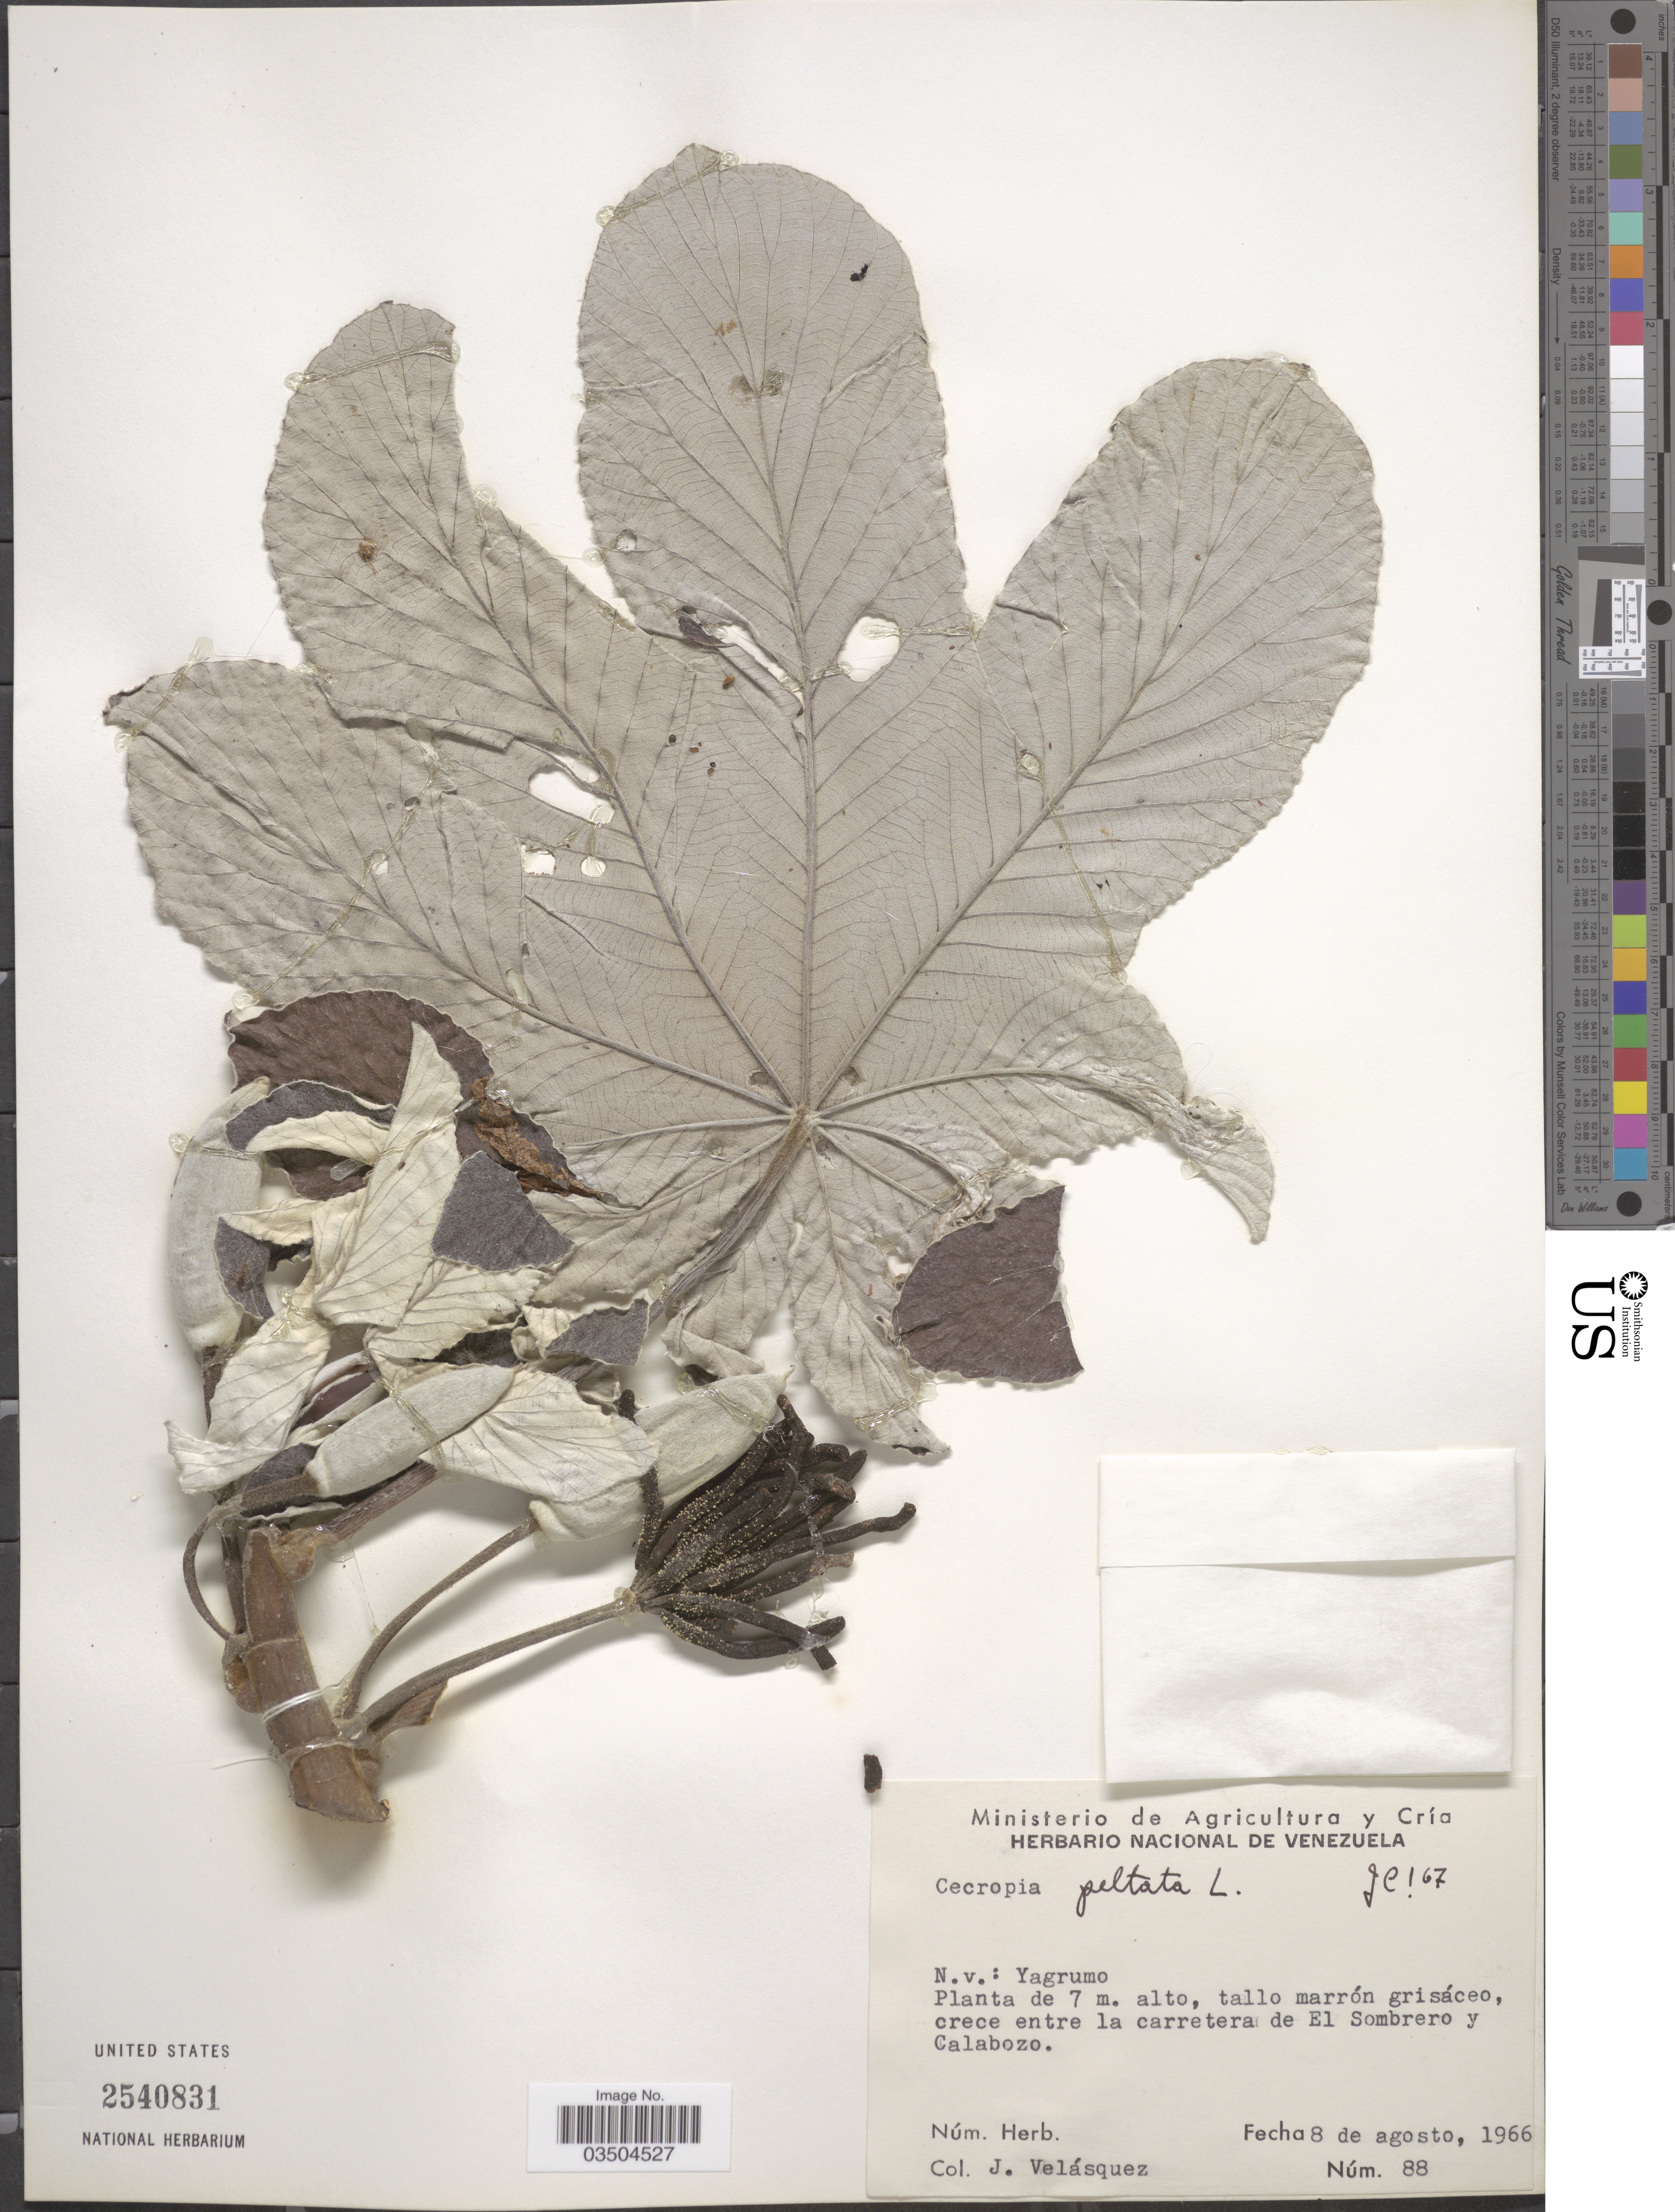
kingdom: Plantae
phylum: Tracheophyta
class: Magnoliopsida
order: Rosales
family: Urticaceae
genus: Cecropia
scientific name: Cecropia peltata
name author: L.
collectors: J. Velasquez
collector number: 88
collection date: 1966-08-08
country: Venezuela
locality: Crece entre la carretera de El Sombrero y Calabozo.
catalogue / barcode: US 2540831